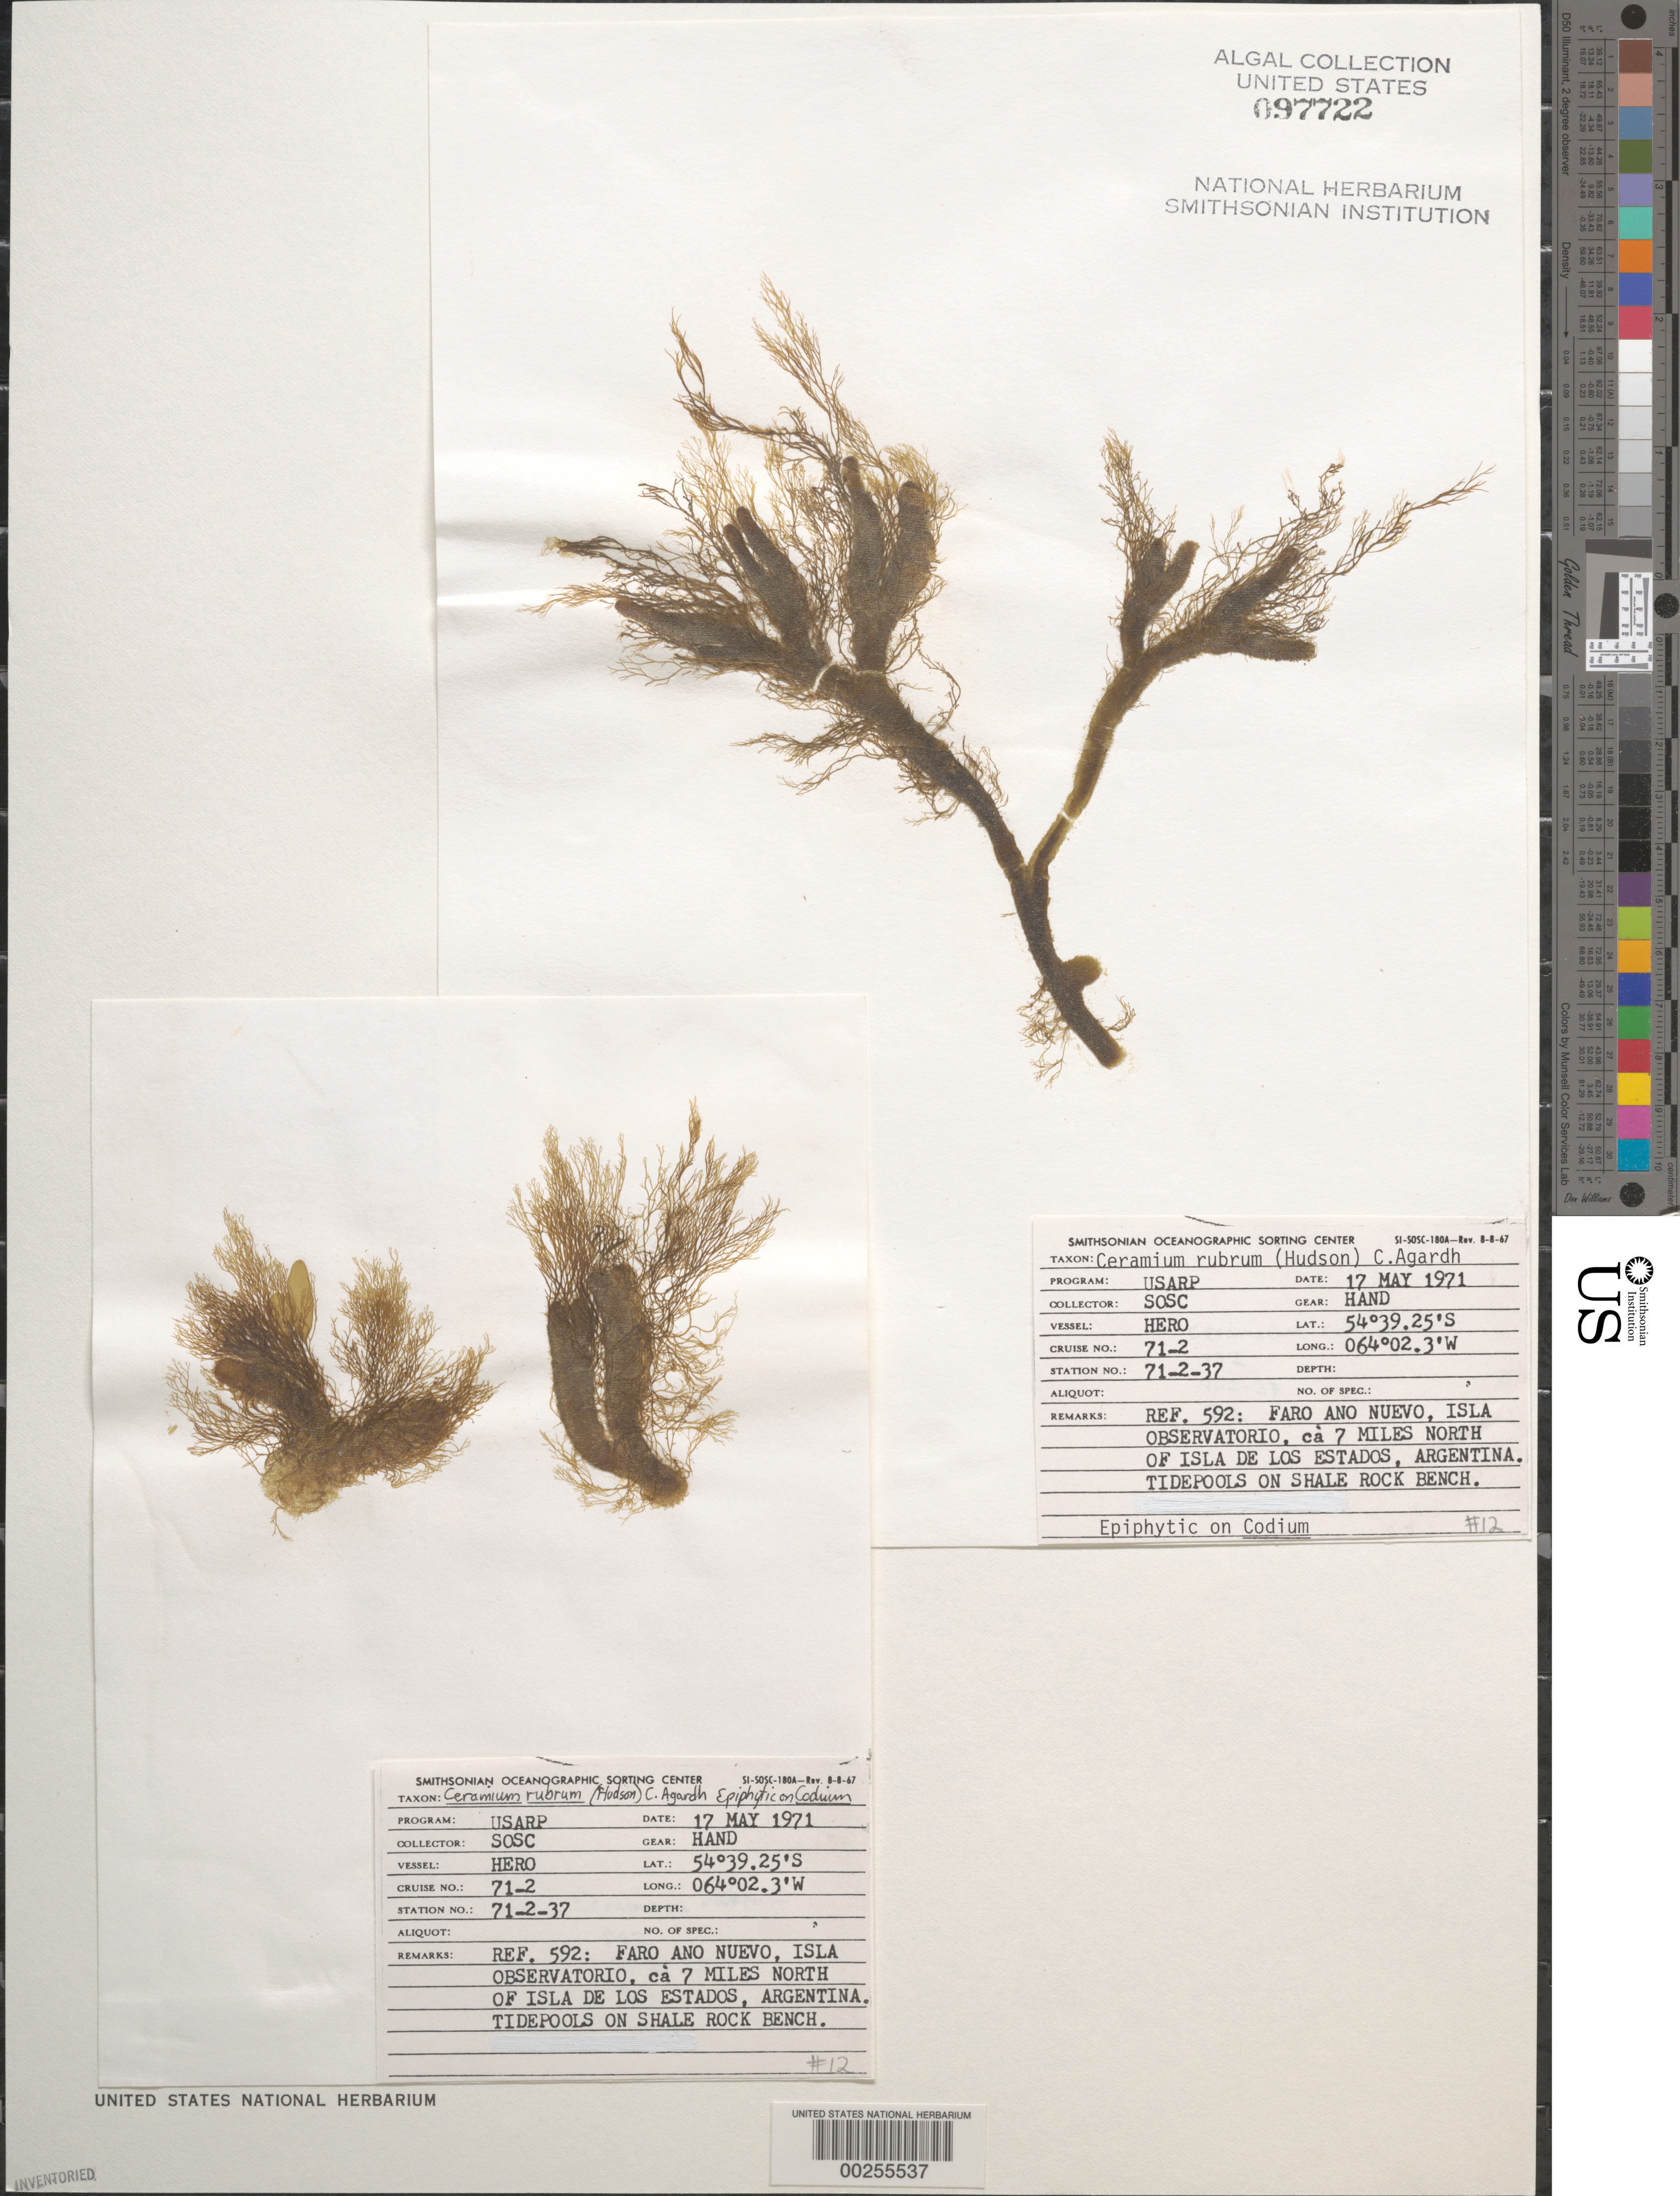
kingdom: Plantae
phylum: Rhodophyta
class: Florideophyceae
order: Ceramiales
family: Ceramiaceae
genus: Ceramium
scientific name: Ceramium rubrum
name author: C. Agardh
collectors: SOSC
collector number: Station 71-2-37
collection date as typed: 17 May 1971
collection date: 1971-05-17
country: Argentina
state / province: Tierra del Fuego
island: Isla Observatorio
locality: Faro Ano Nuevo, ca. 7 miles north of Isla de los Estados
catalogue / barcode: US 97722